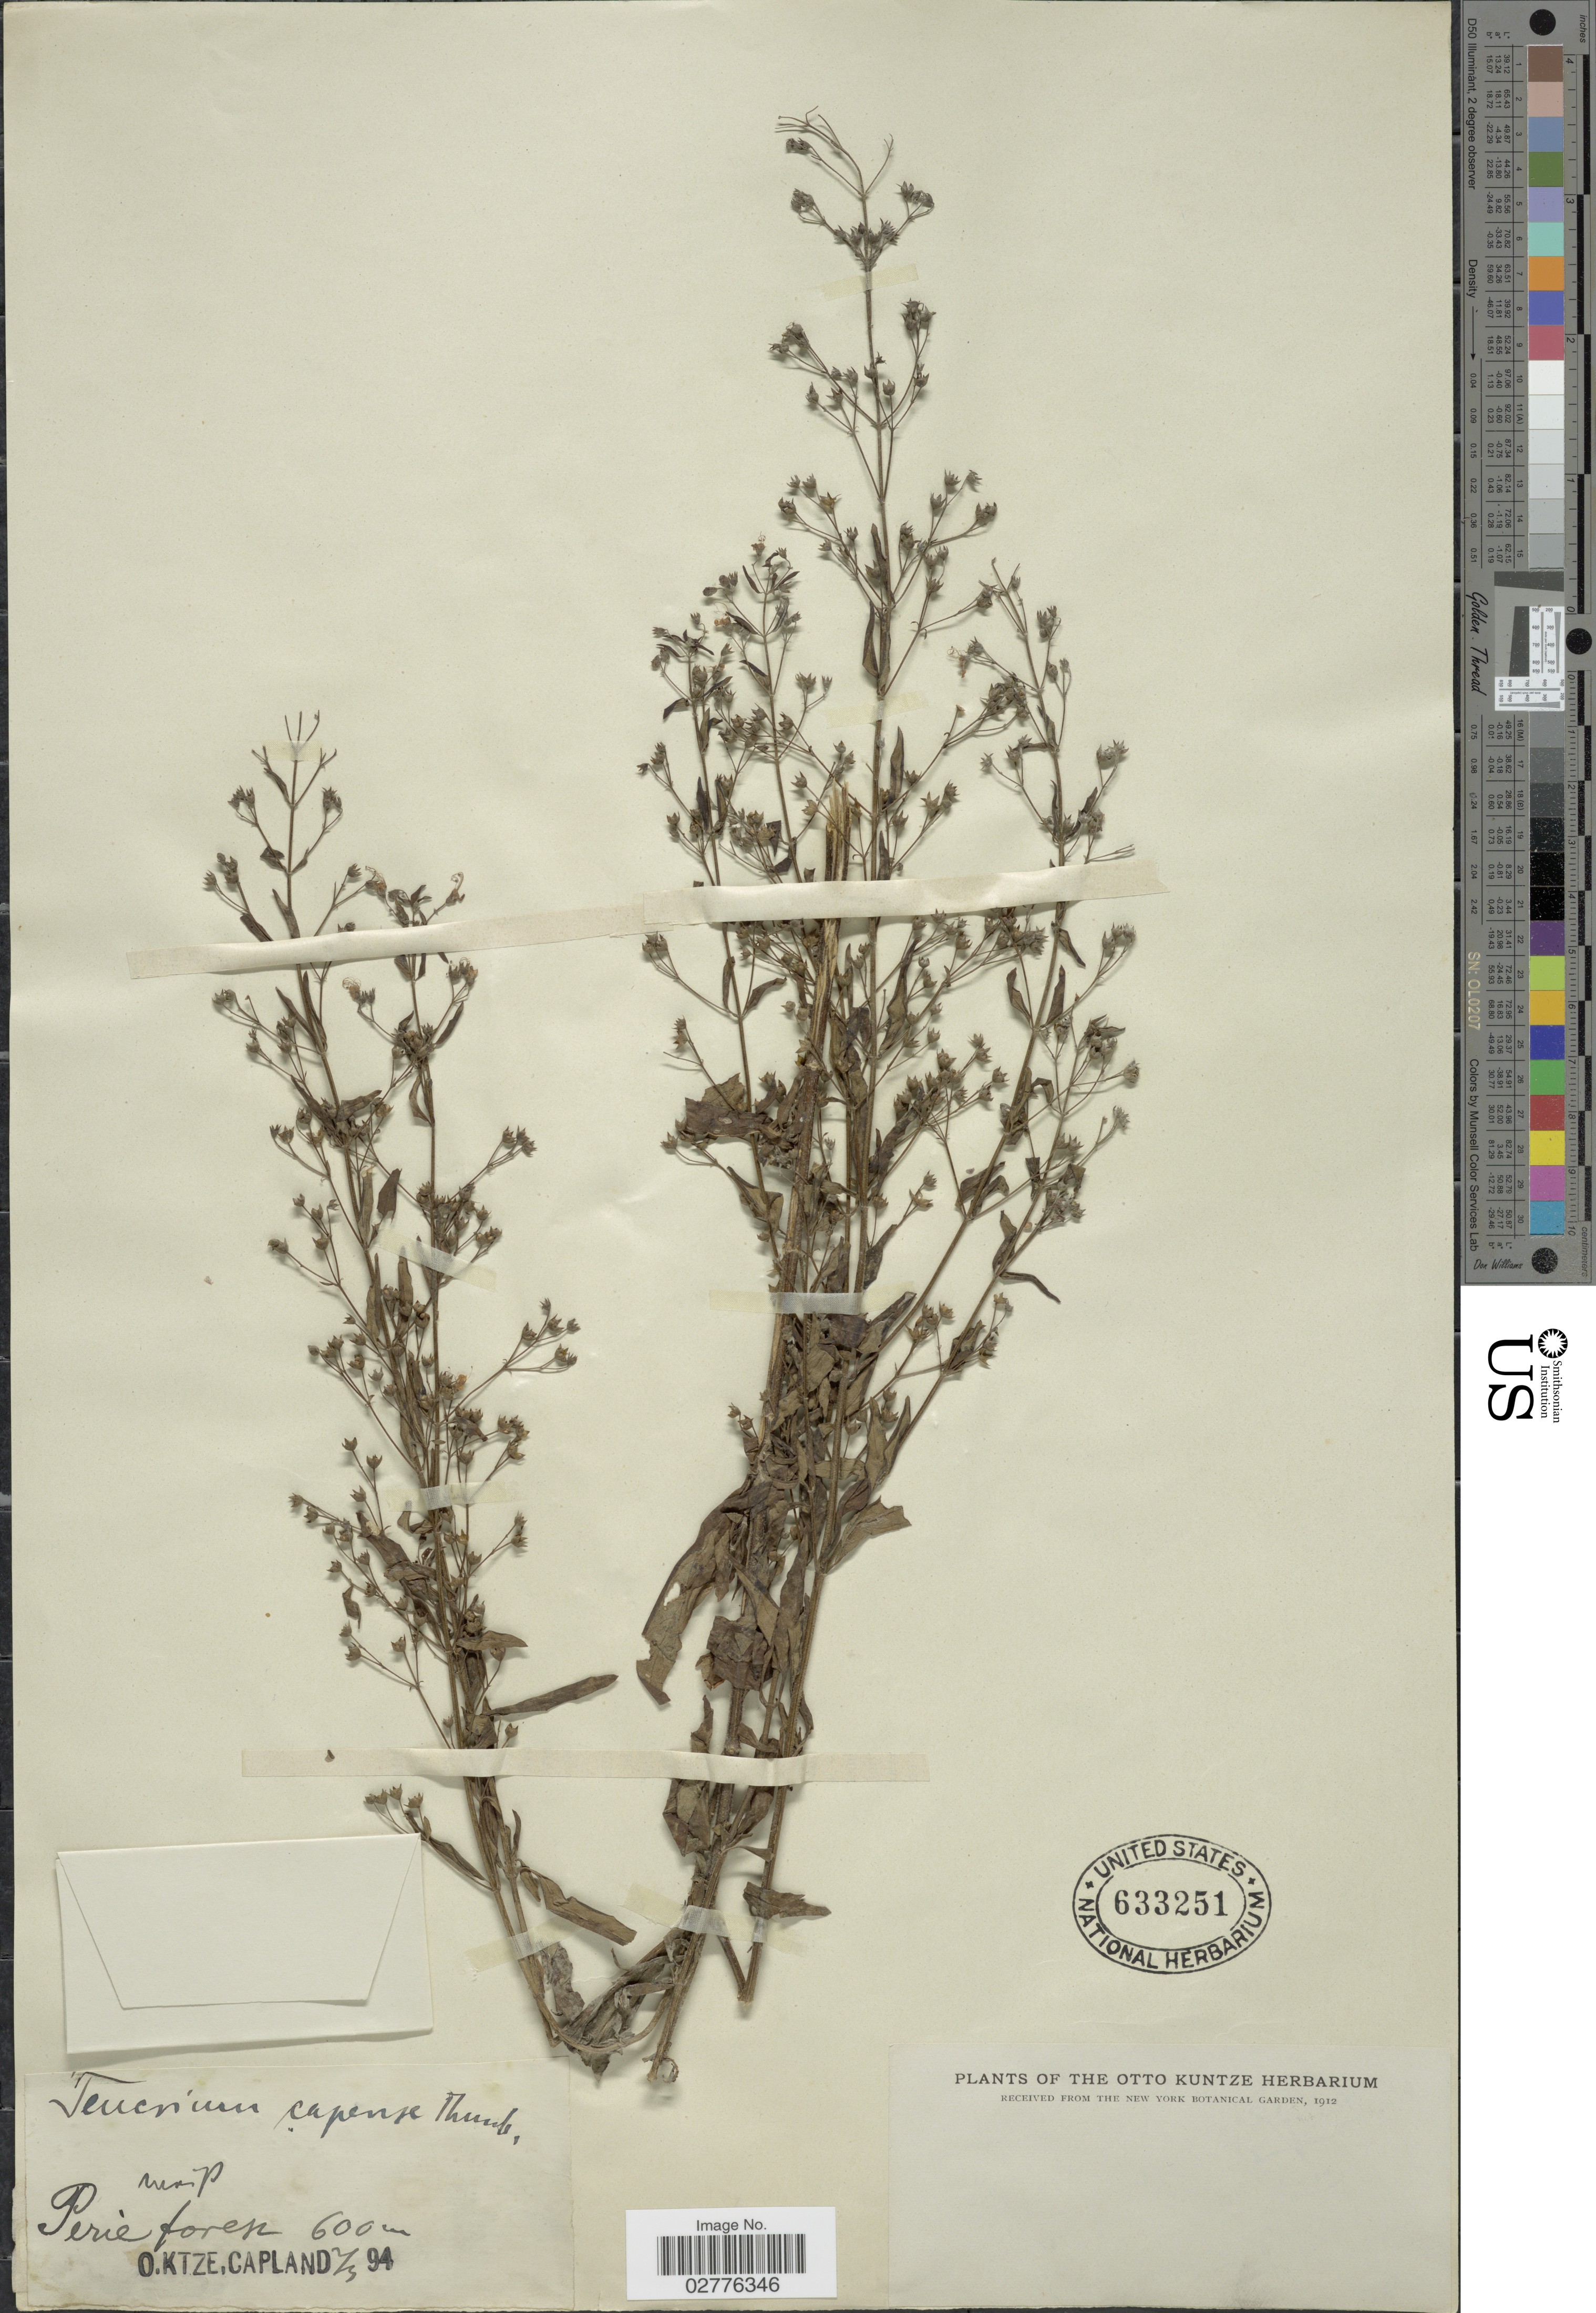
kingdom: Plantae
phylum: Tracheophyta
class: Magnoliopsida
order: Lamiales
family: Lamiaceae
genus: Teucrium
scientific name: Teucrium capense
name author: Thunb.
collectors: C.E.O. Kuntze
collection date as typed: Transcribed d/m/y: 2/3/94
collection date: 1894-03-02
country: South Africa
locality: Perieforen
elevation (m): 600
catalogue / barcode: US 633251